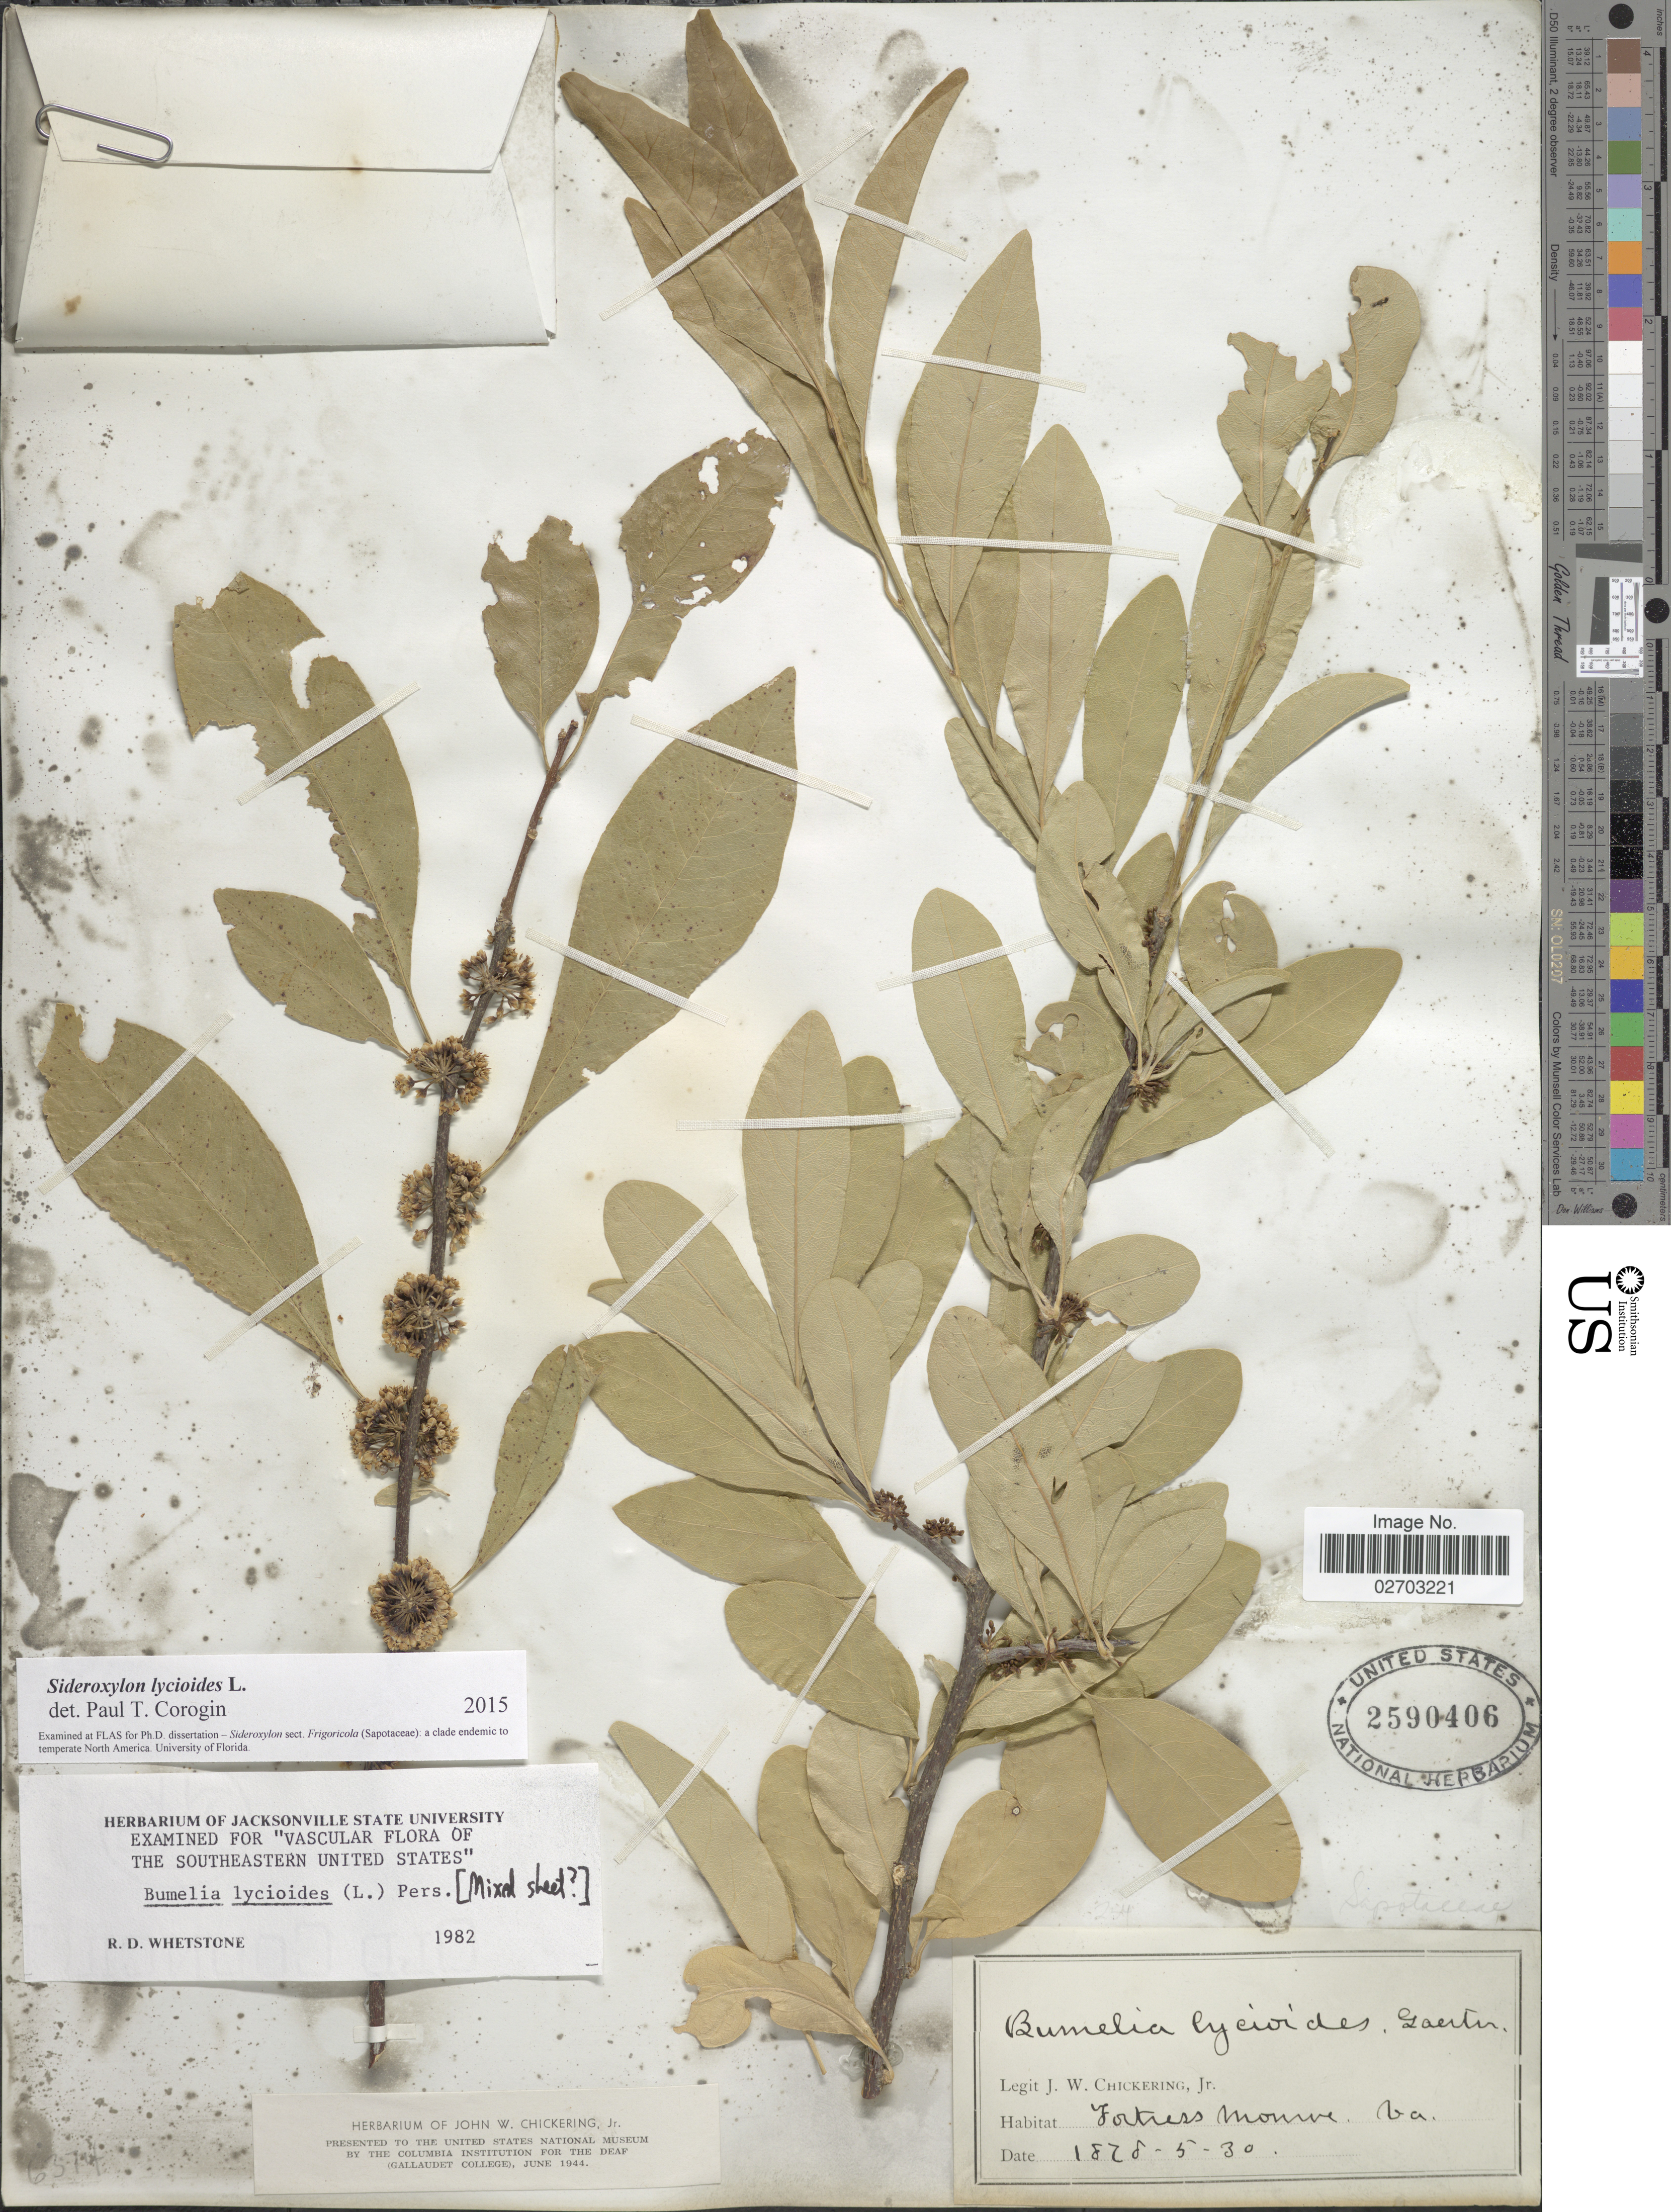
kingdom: Plantae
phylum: Tracheophyta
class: Magnoliopsida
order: Ericales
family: Sapotaceae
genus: Sideroxylon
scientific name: Sideroxylon lycioides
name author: L.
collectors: J. W. Chickering Jr.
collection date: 1828-05-30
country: United States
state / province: Virginia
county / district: City of Hampton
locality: Fortress Monroe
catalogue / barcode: US 2590406